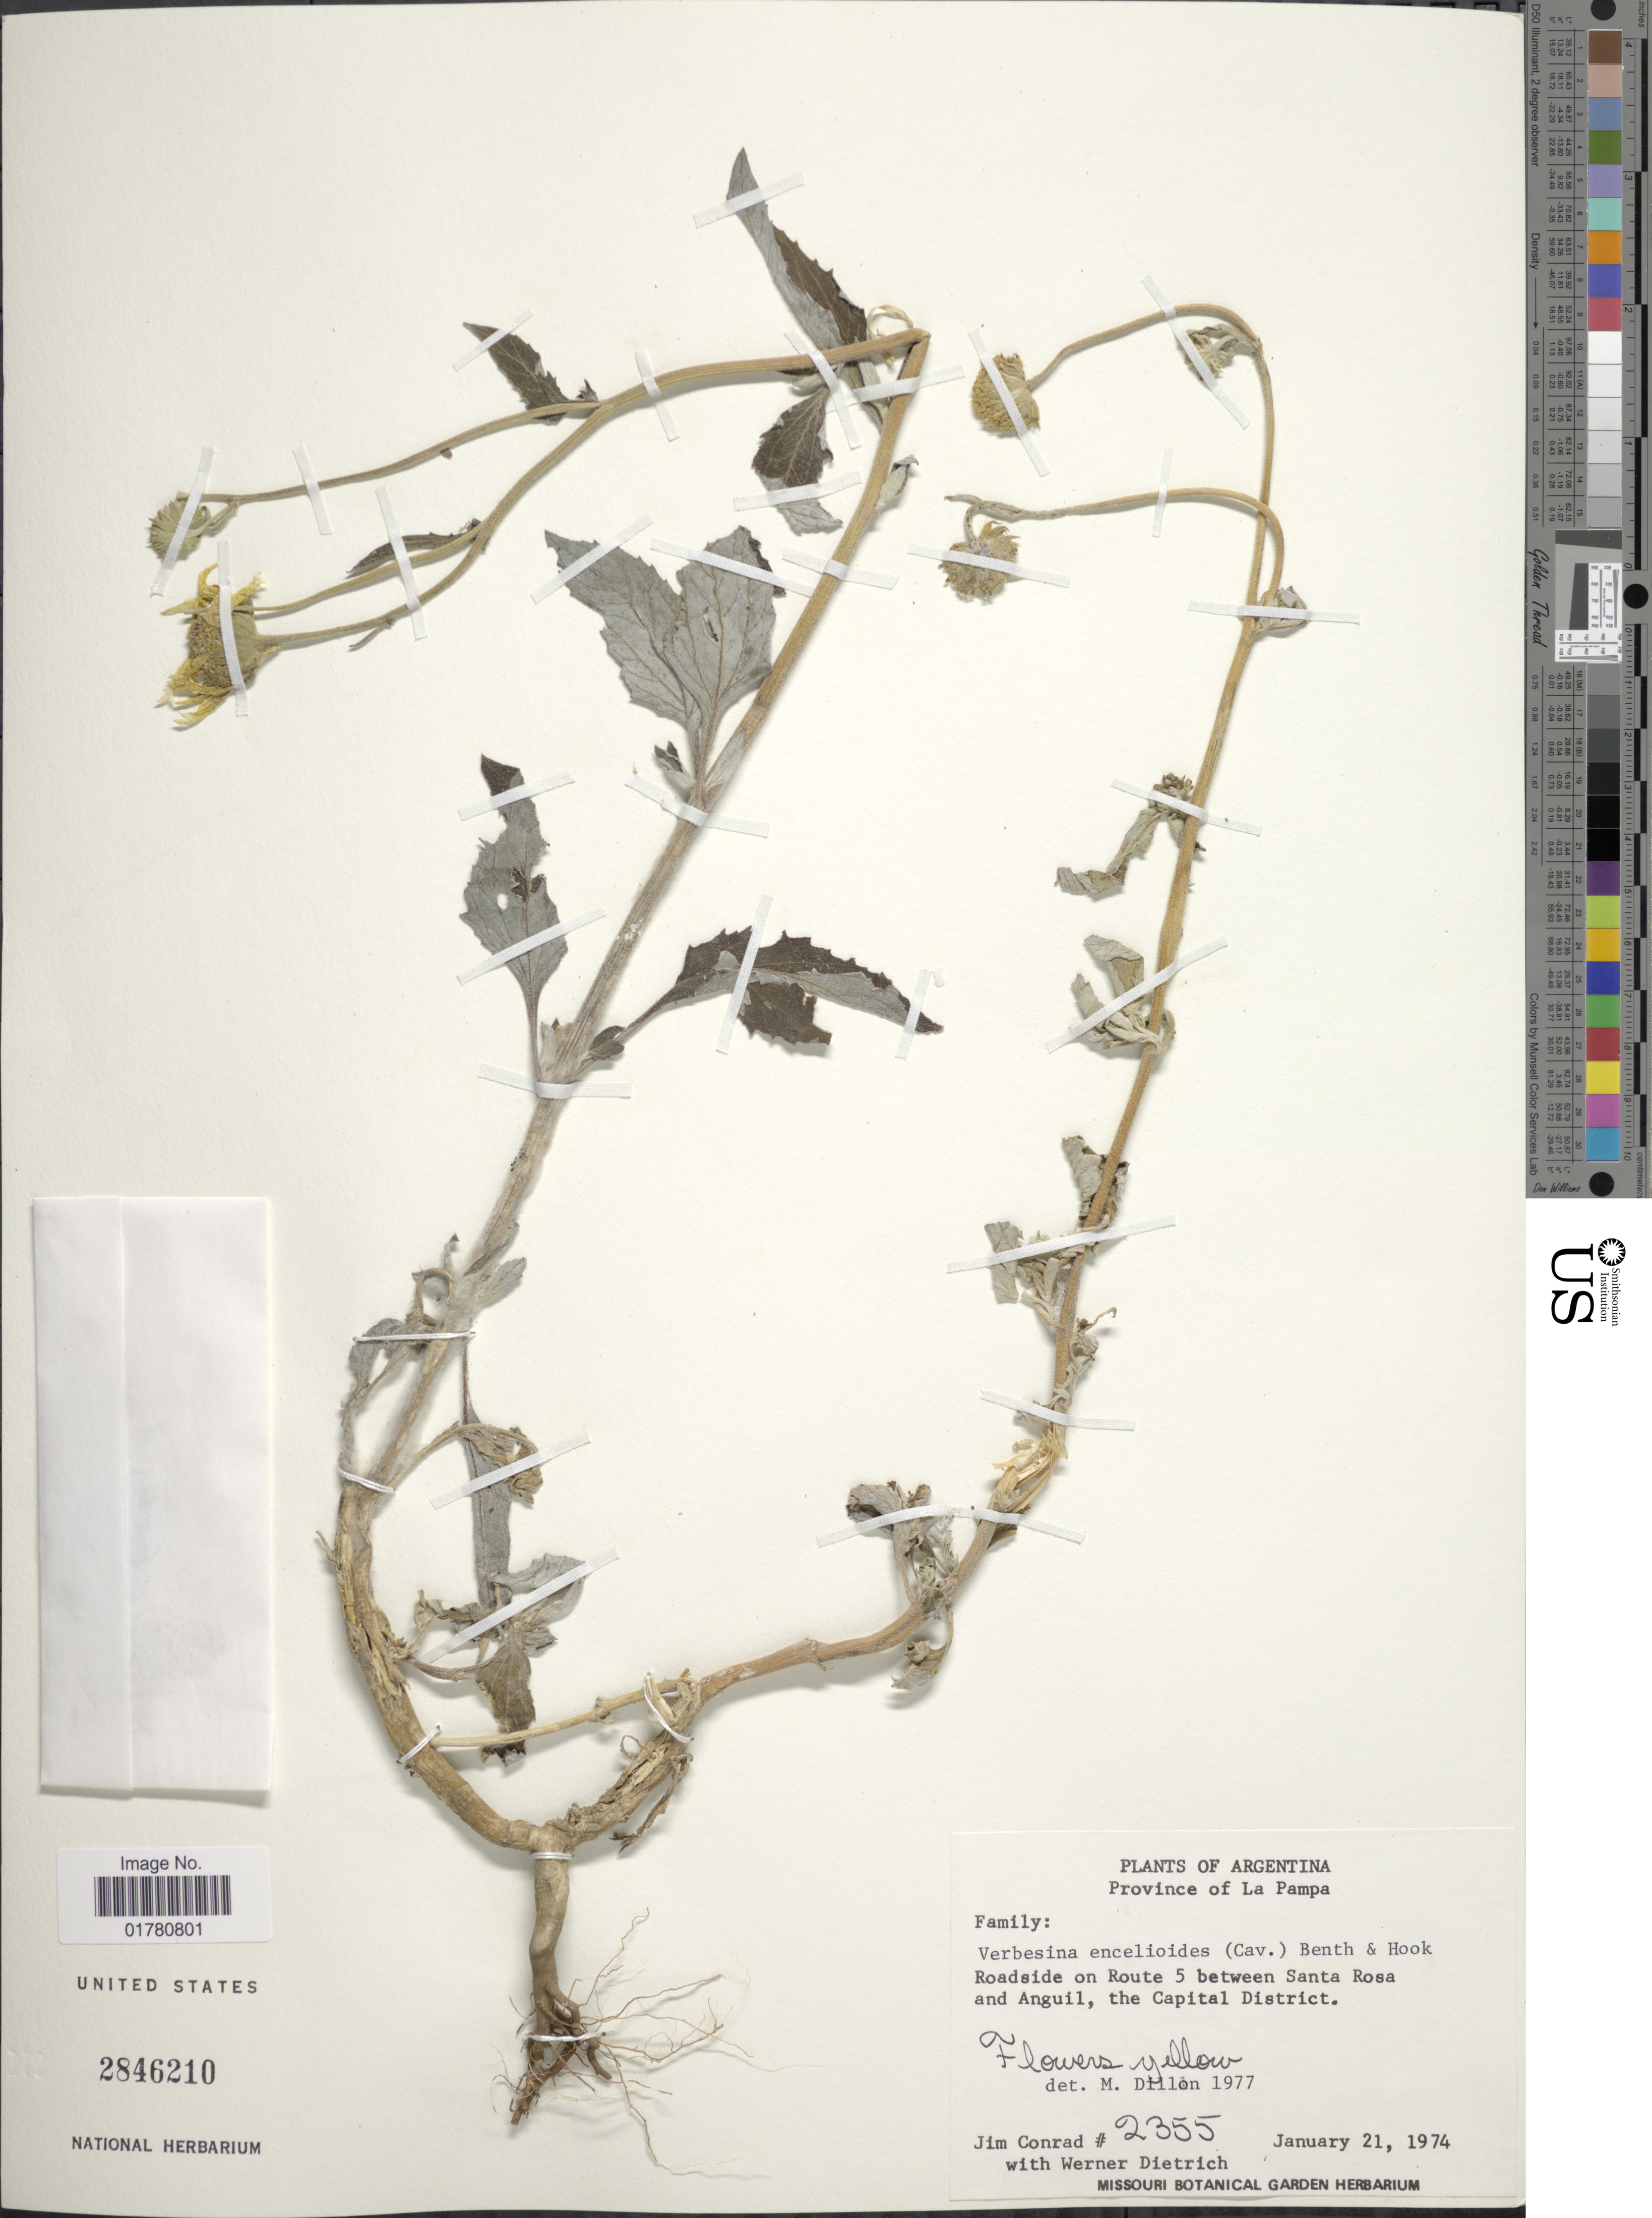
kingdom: Plantae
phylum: Tracheophyta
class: Magnoliopsida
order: Asterales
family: Asteraceae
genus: Verbesina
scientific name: Verbesina encelioides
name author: (Cav.) Benth. & Hook. ex A. Gray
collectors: J. Conrad & W. Dietrich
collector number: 2355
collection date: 1974-01-21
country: Argentina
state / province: La Pampa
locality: Roadside on Route 5 between Santa Rosa and Anguil, the Capital District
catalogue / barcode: US 2846210